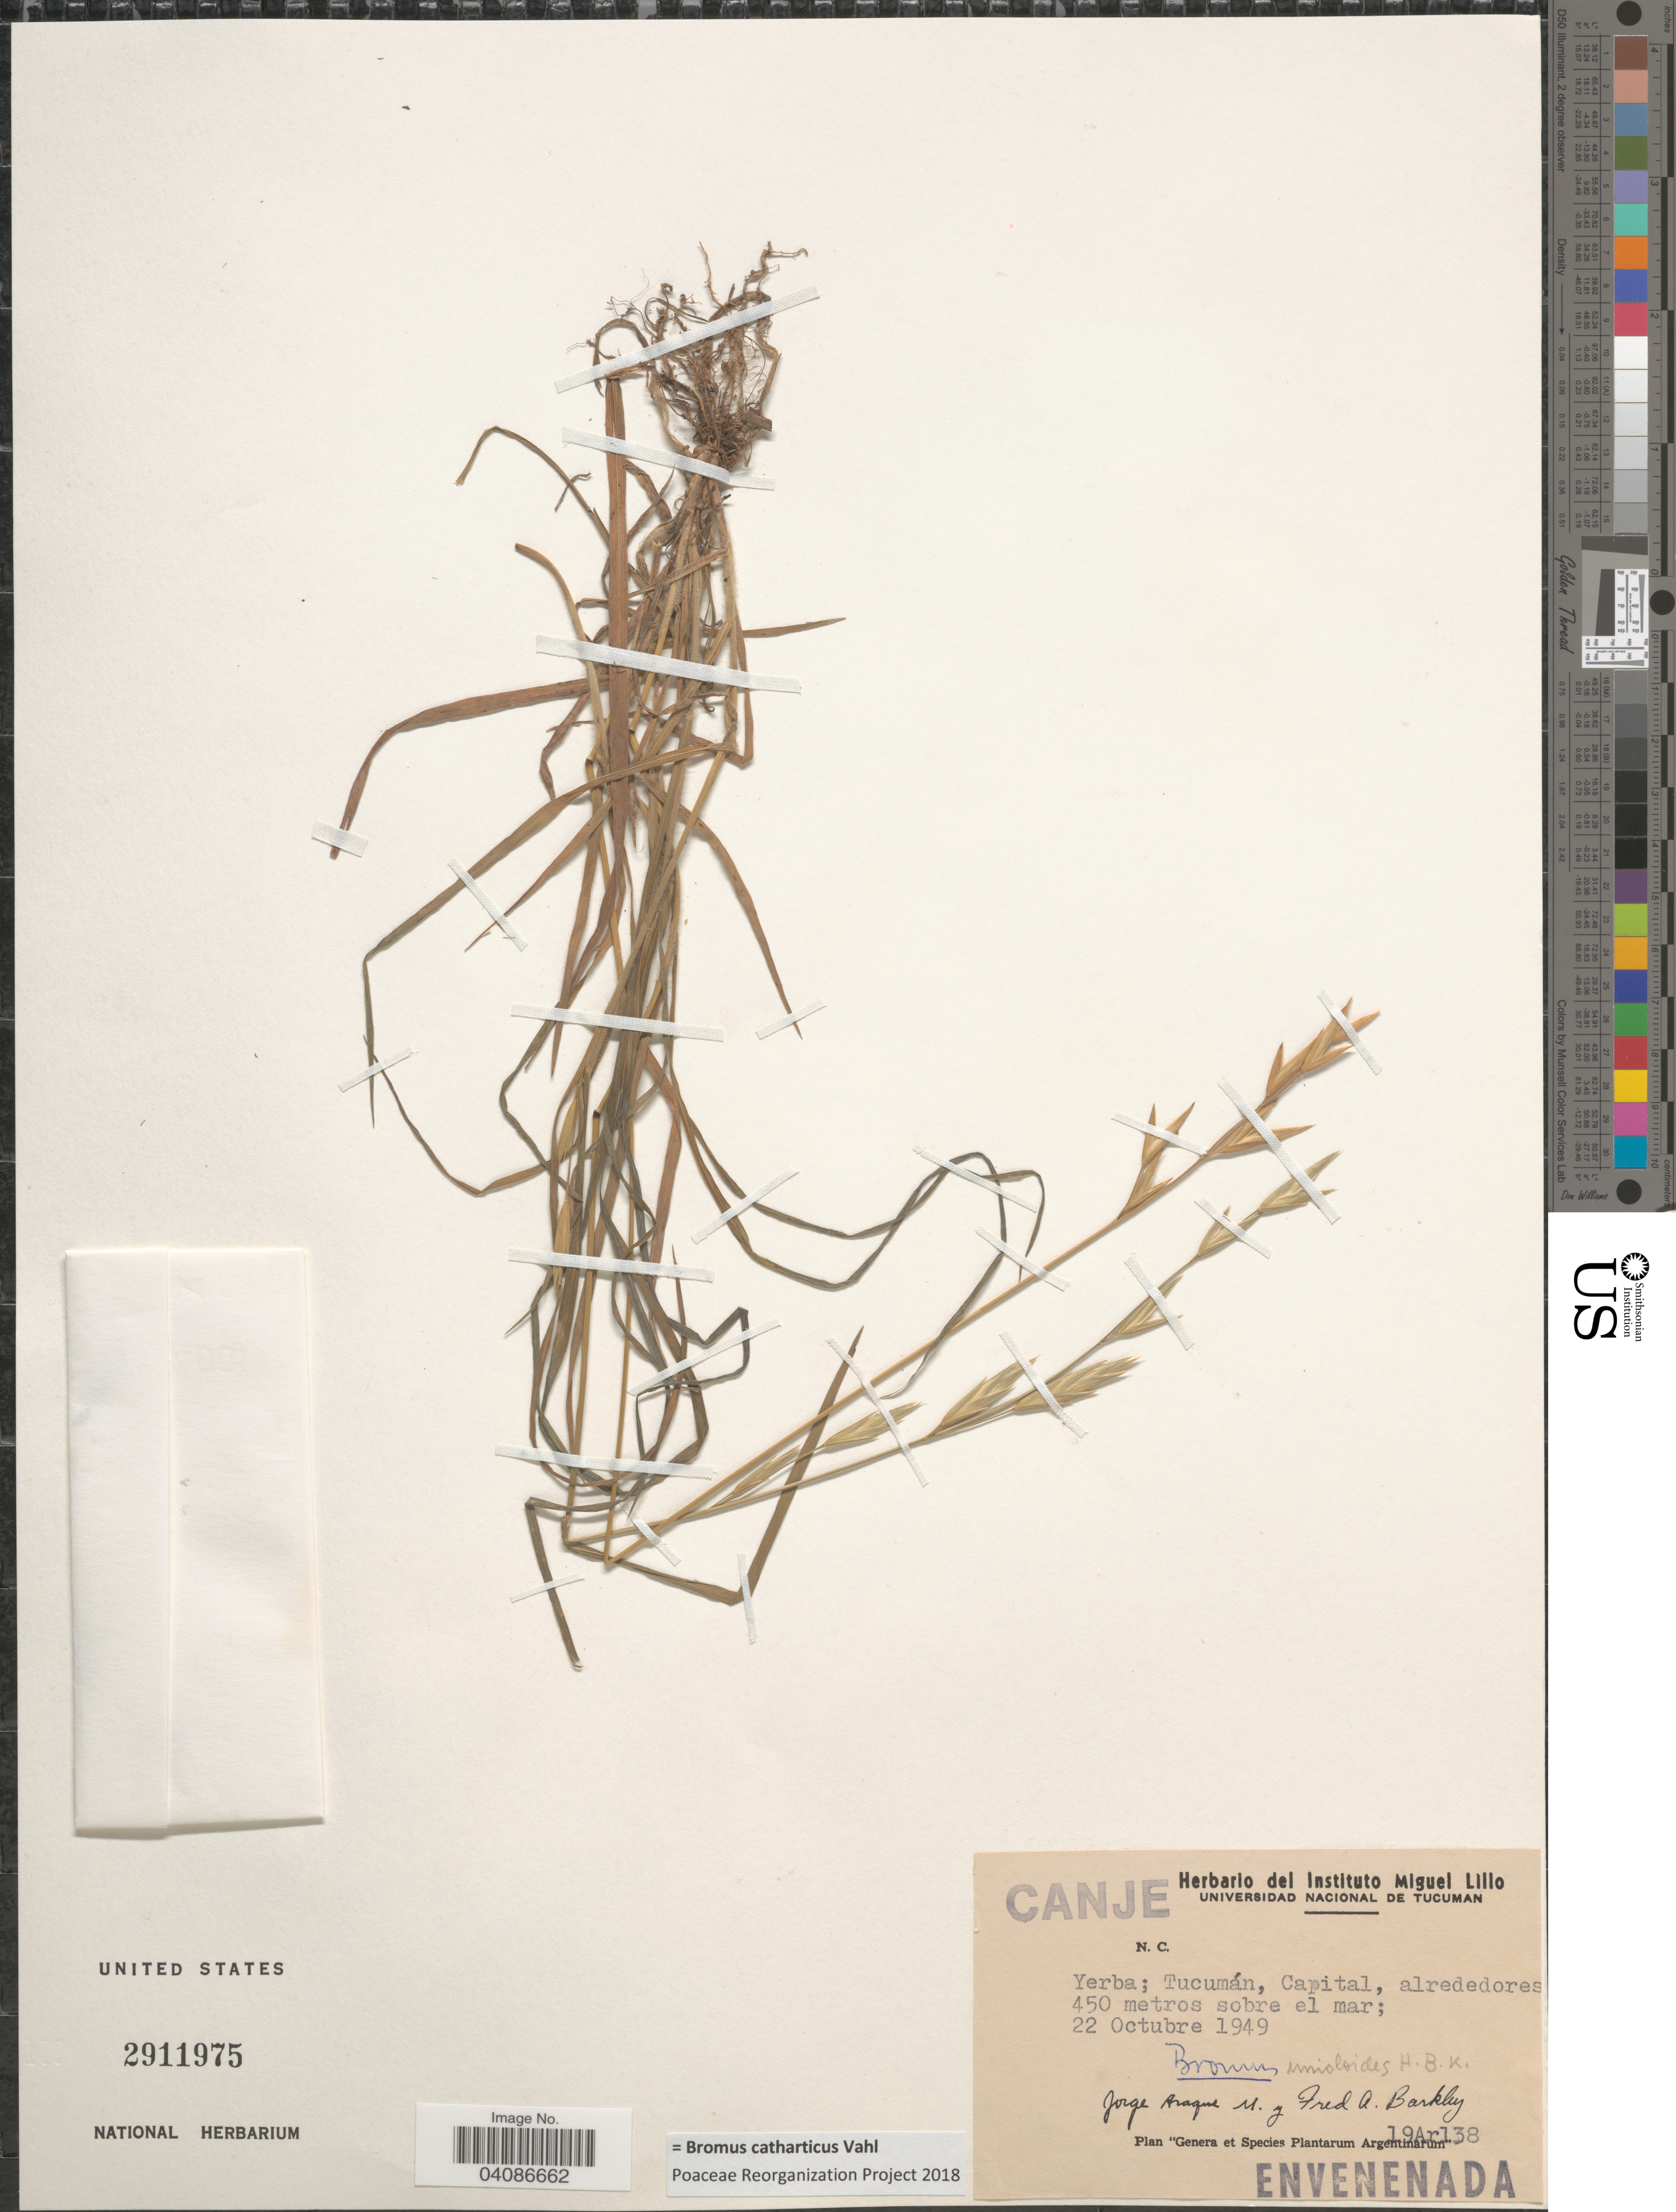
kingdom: Plantae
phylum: Tracheophyta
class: Liliopsida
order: Poales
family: Poaceae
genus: Bromus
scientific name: Bromus catharticus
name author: Vahl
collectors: J. Araque Molina & F. A. Barkley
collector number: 19Ar138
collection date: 1949-10-22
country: Argentina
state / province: Tucuman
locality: Yerba; Capital, alrededores.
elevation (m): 450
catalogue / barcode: US 2911975